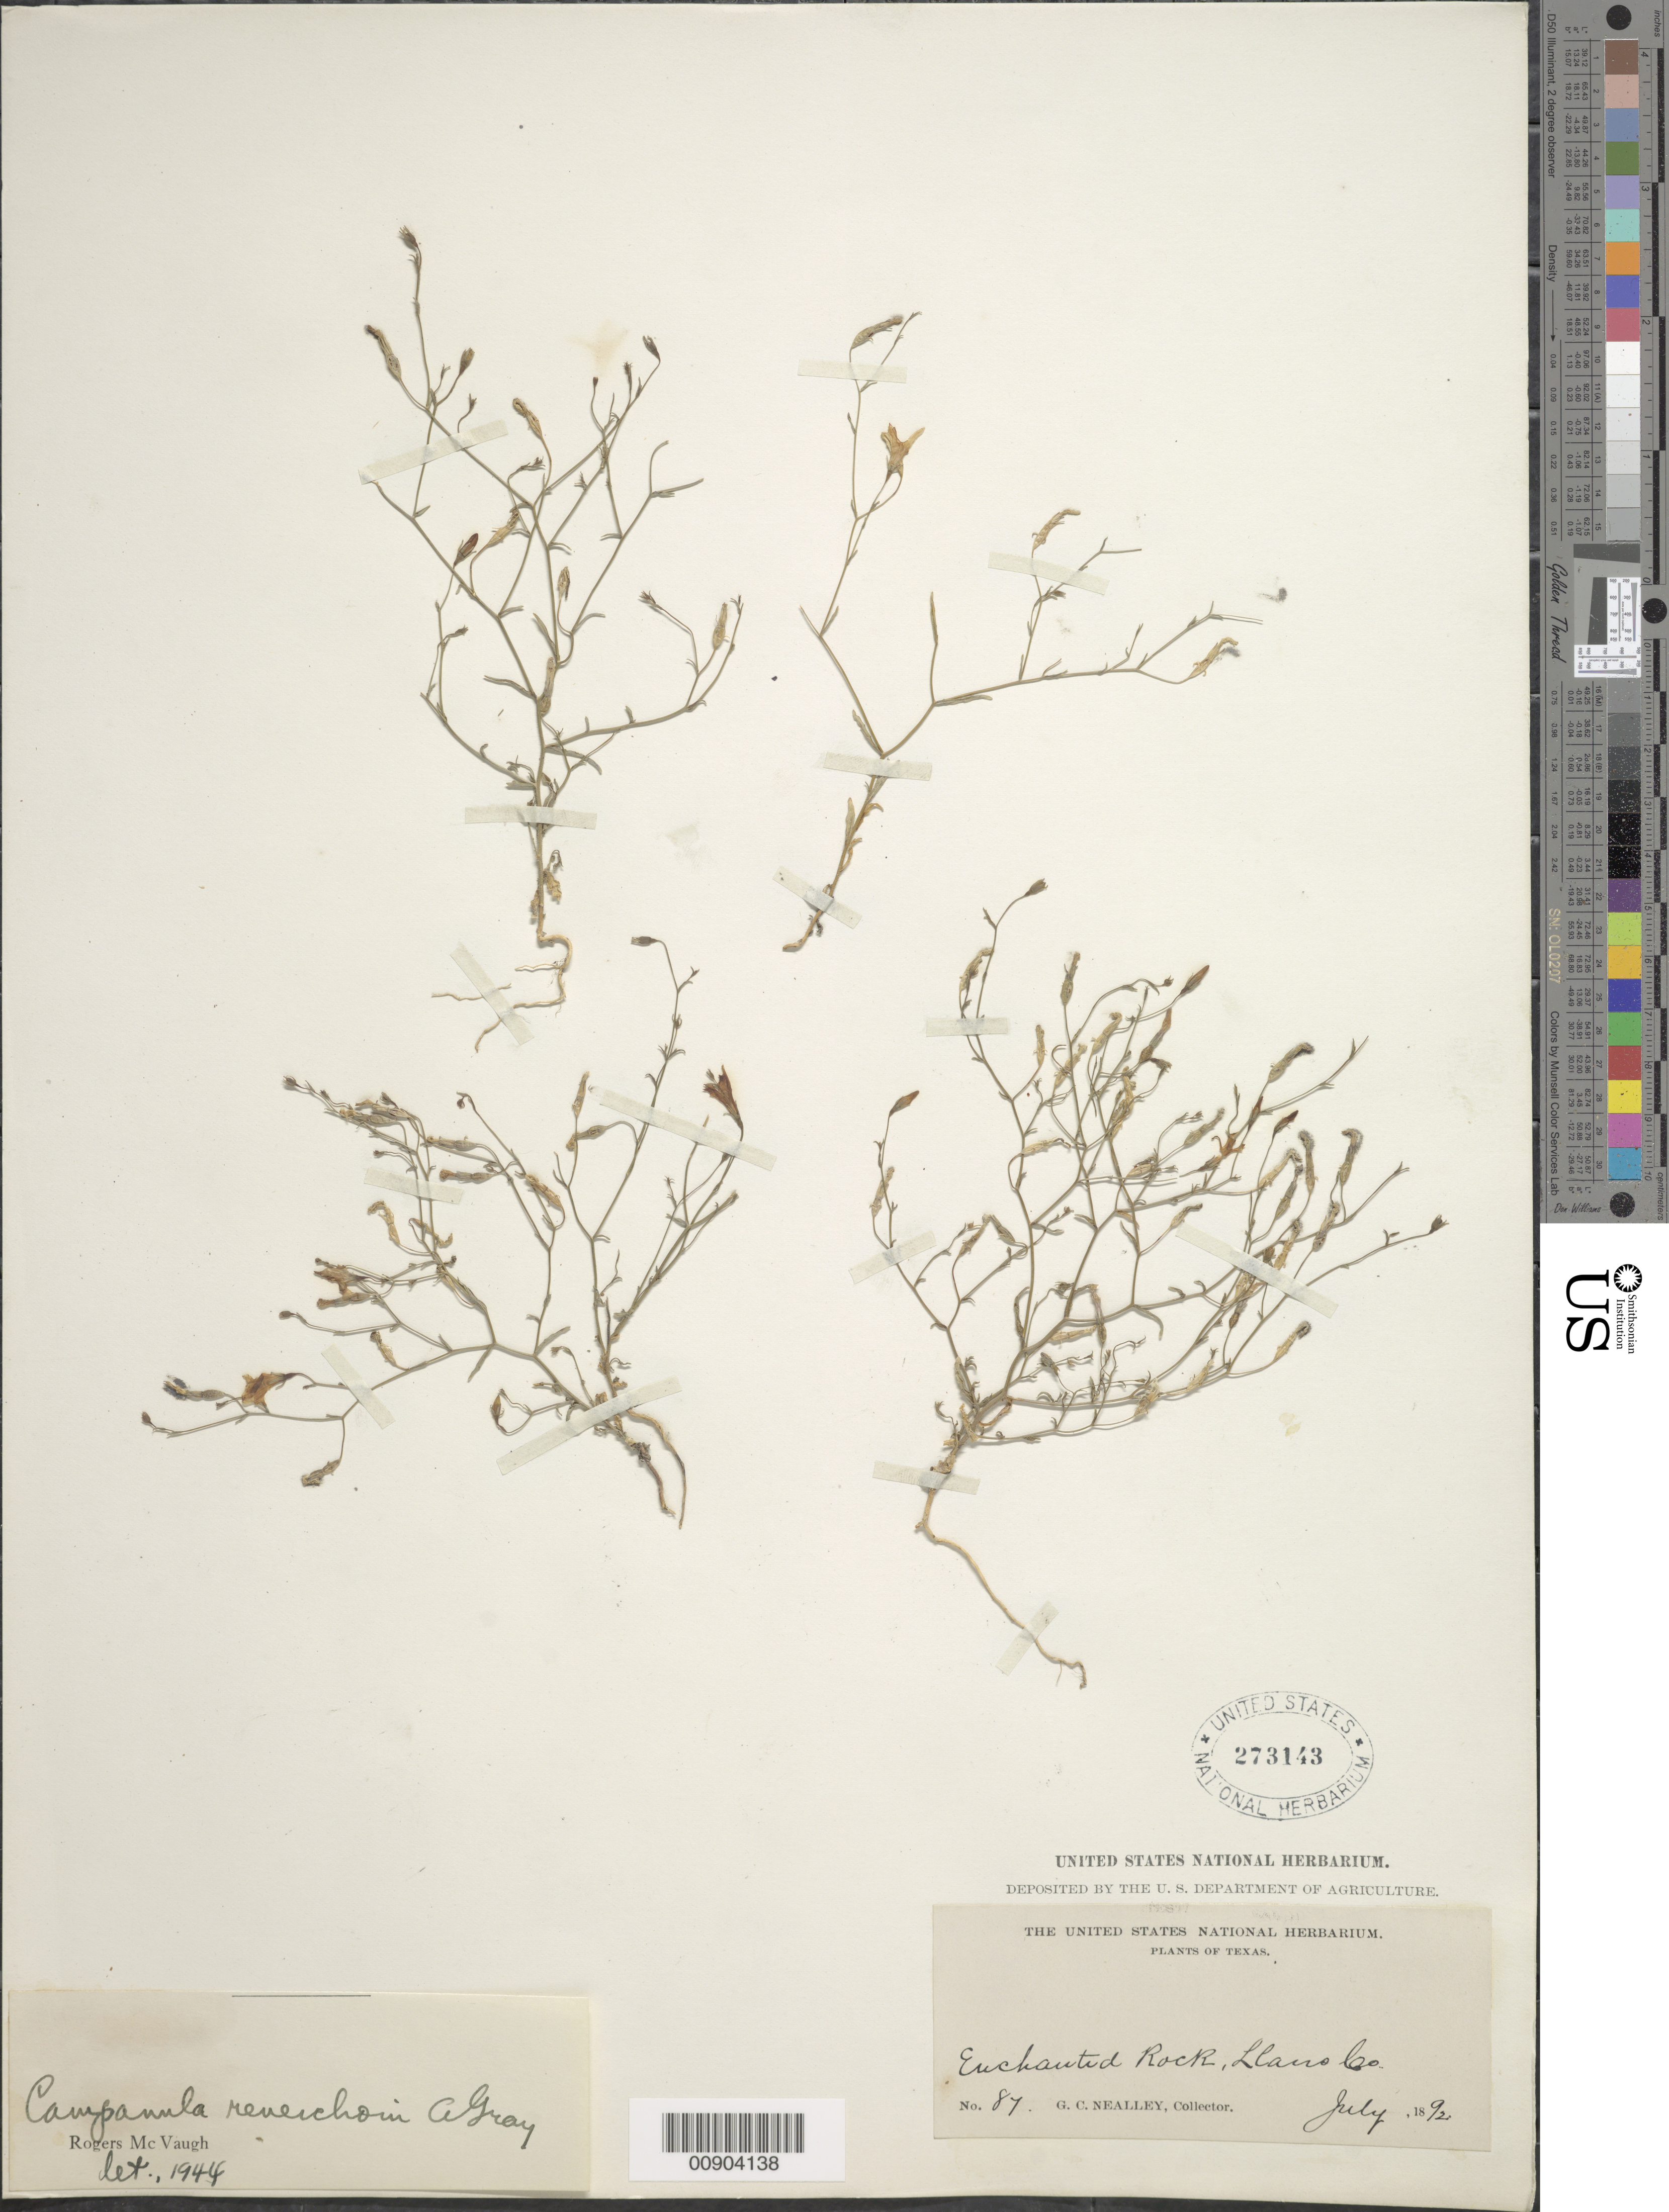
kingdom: Plantae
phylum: Tracheophyta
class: Magnoliopsida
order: Asterales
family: Campanulaceae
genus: Campanula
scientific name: Campanula reverchonii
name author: A. Gray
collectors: G. C. Nealley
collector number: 87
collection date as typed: Jul 1892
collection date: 1892-07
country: United States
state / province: Texas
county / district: Llano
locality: Enchanted Rock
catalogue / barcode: US 273143